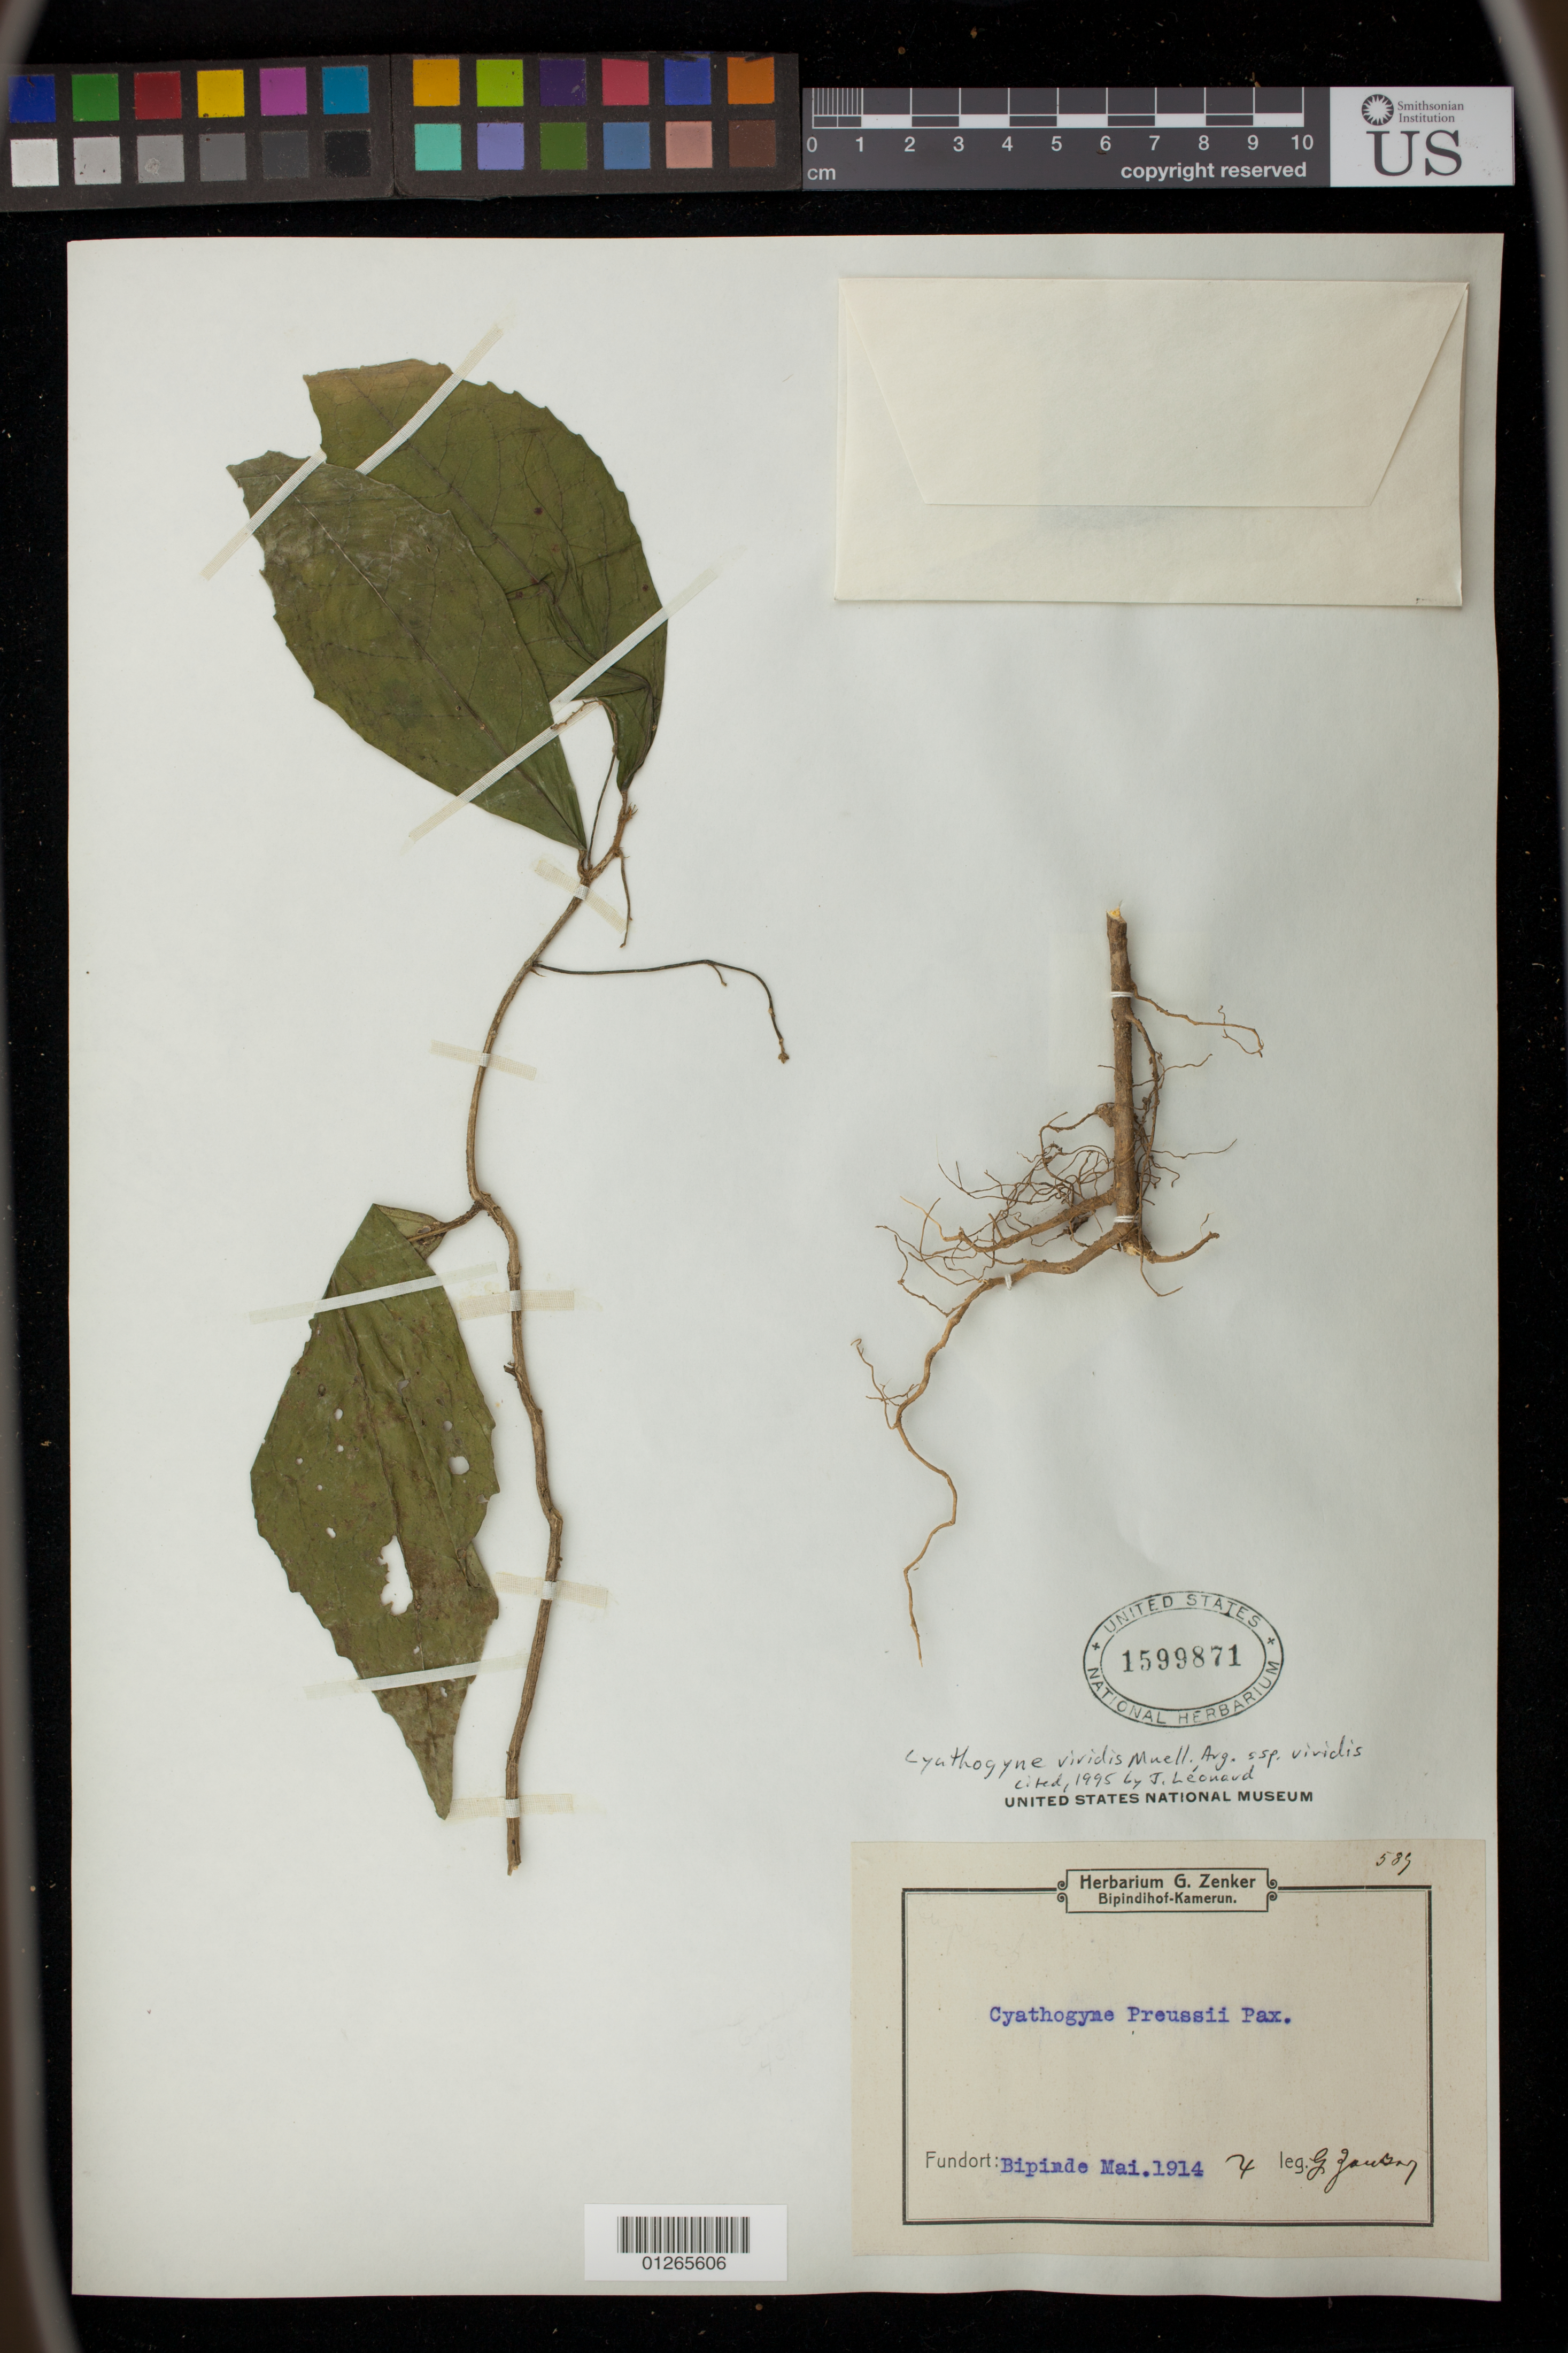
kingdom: Plantae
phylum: Tracheophyta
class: Magnoliopsida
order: Malpighiales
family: Phyllanthaceae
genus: Cyathogyne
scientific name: Cyathogyne viridis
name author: Müll. Arg.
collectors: G. A. Zenker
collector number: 589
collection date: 1914-05-01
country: Cameroon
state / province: Sud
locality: Malabo - Luba, praia Manuel Rodrigues, 32NMJ5693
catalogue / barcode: US 1599871